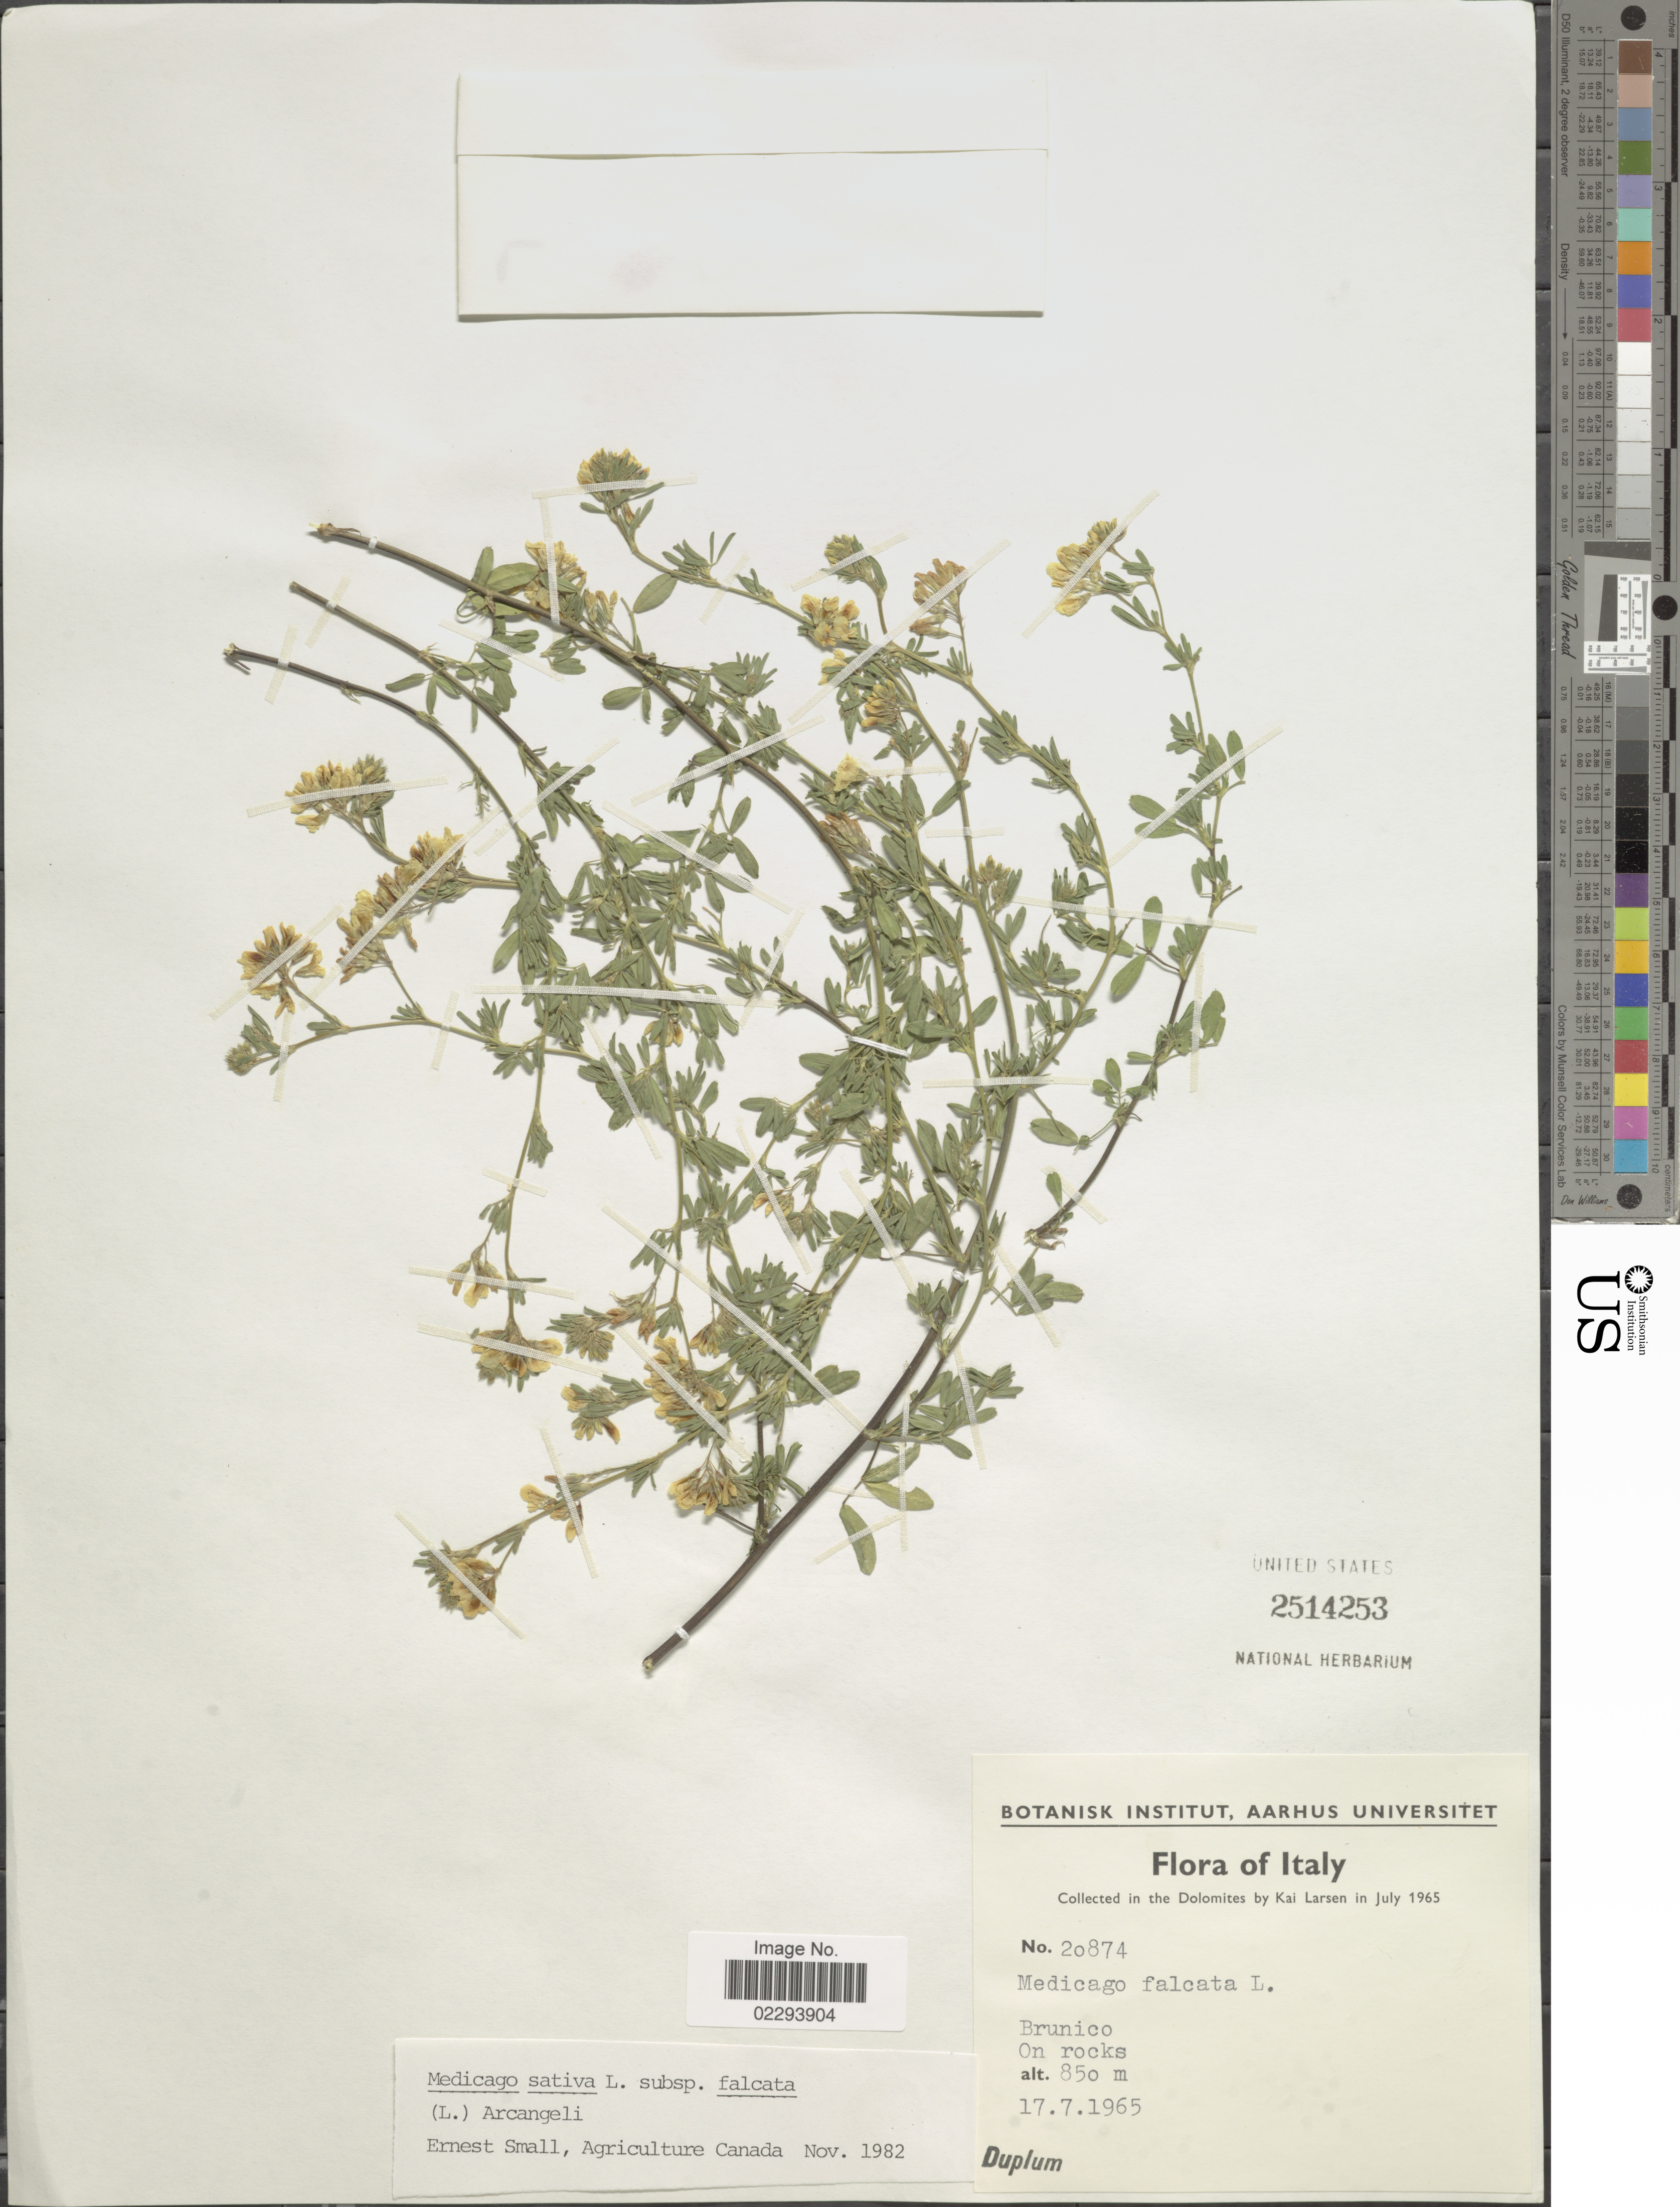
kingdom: Plantae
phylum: Tracheophyta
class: Magnoliopsida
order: Fabales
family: Fabaceae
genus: Medicago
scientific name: Medicago sativa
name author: L.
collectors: K. Larsen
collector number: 20874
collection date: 1965-07-17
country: Italy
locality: Italy, Brunico.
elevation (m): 850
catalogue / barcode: US 2514253